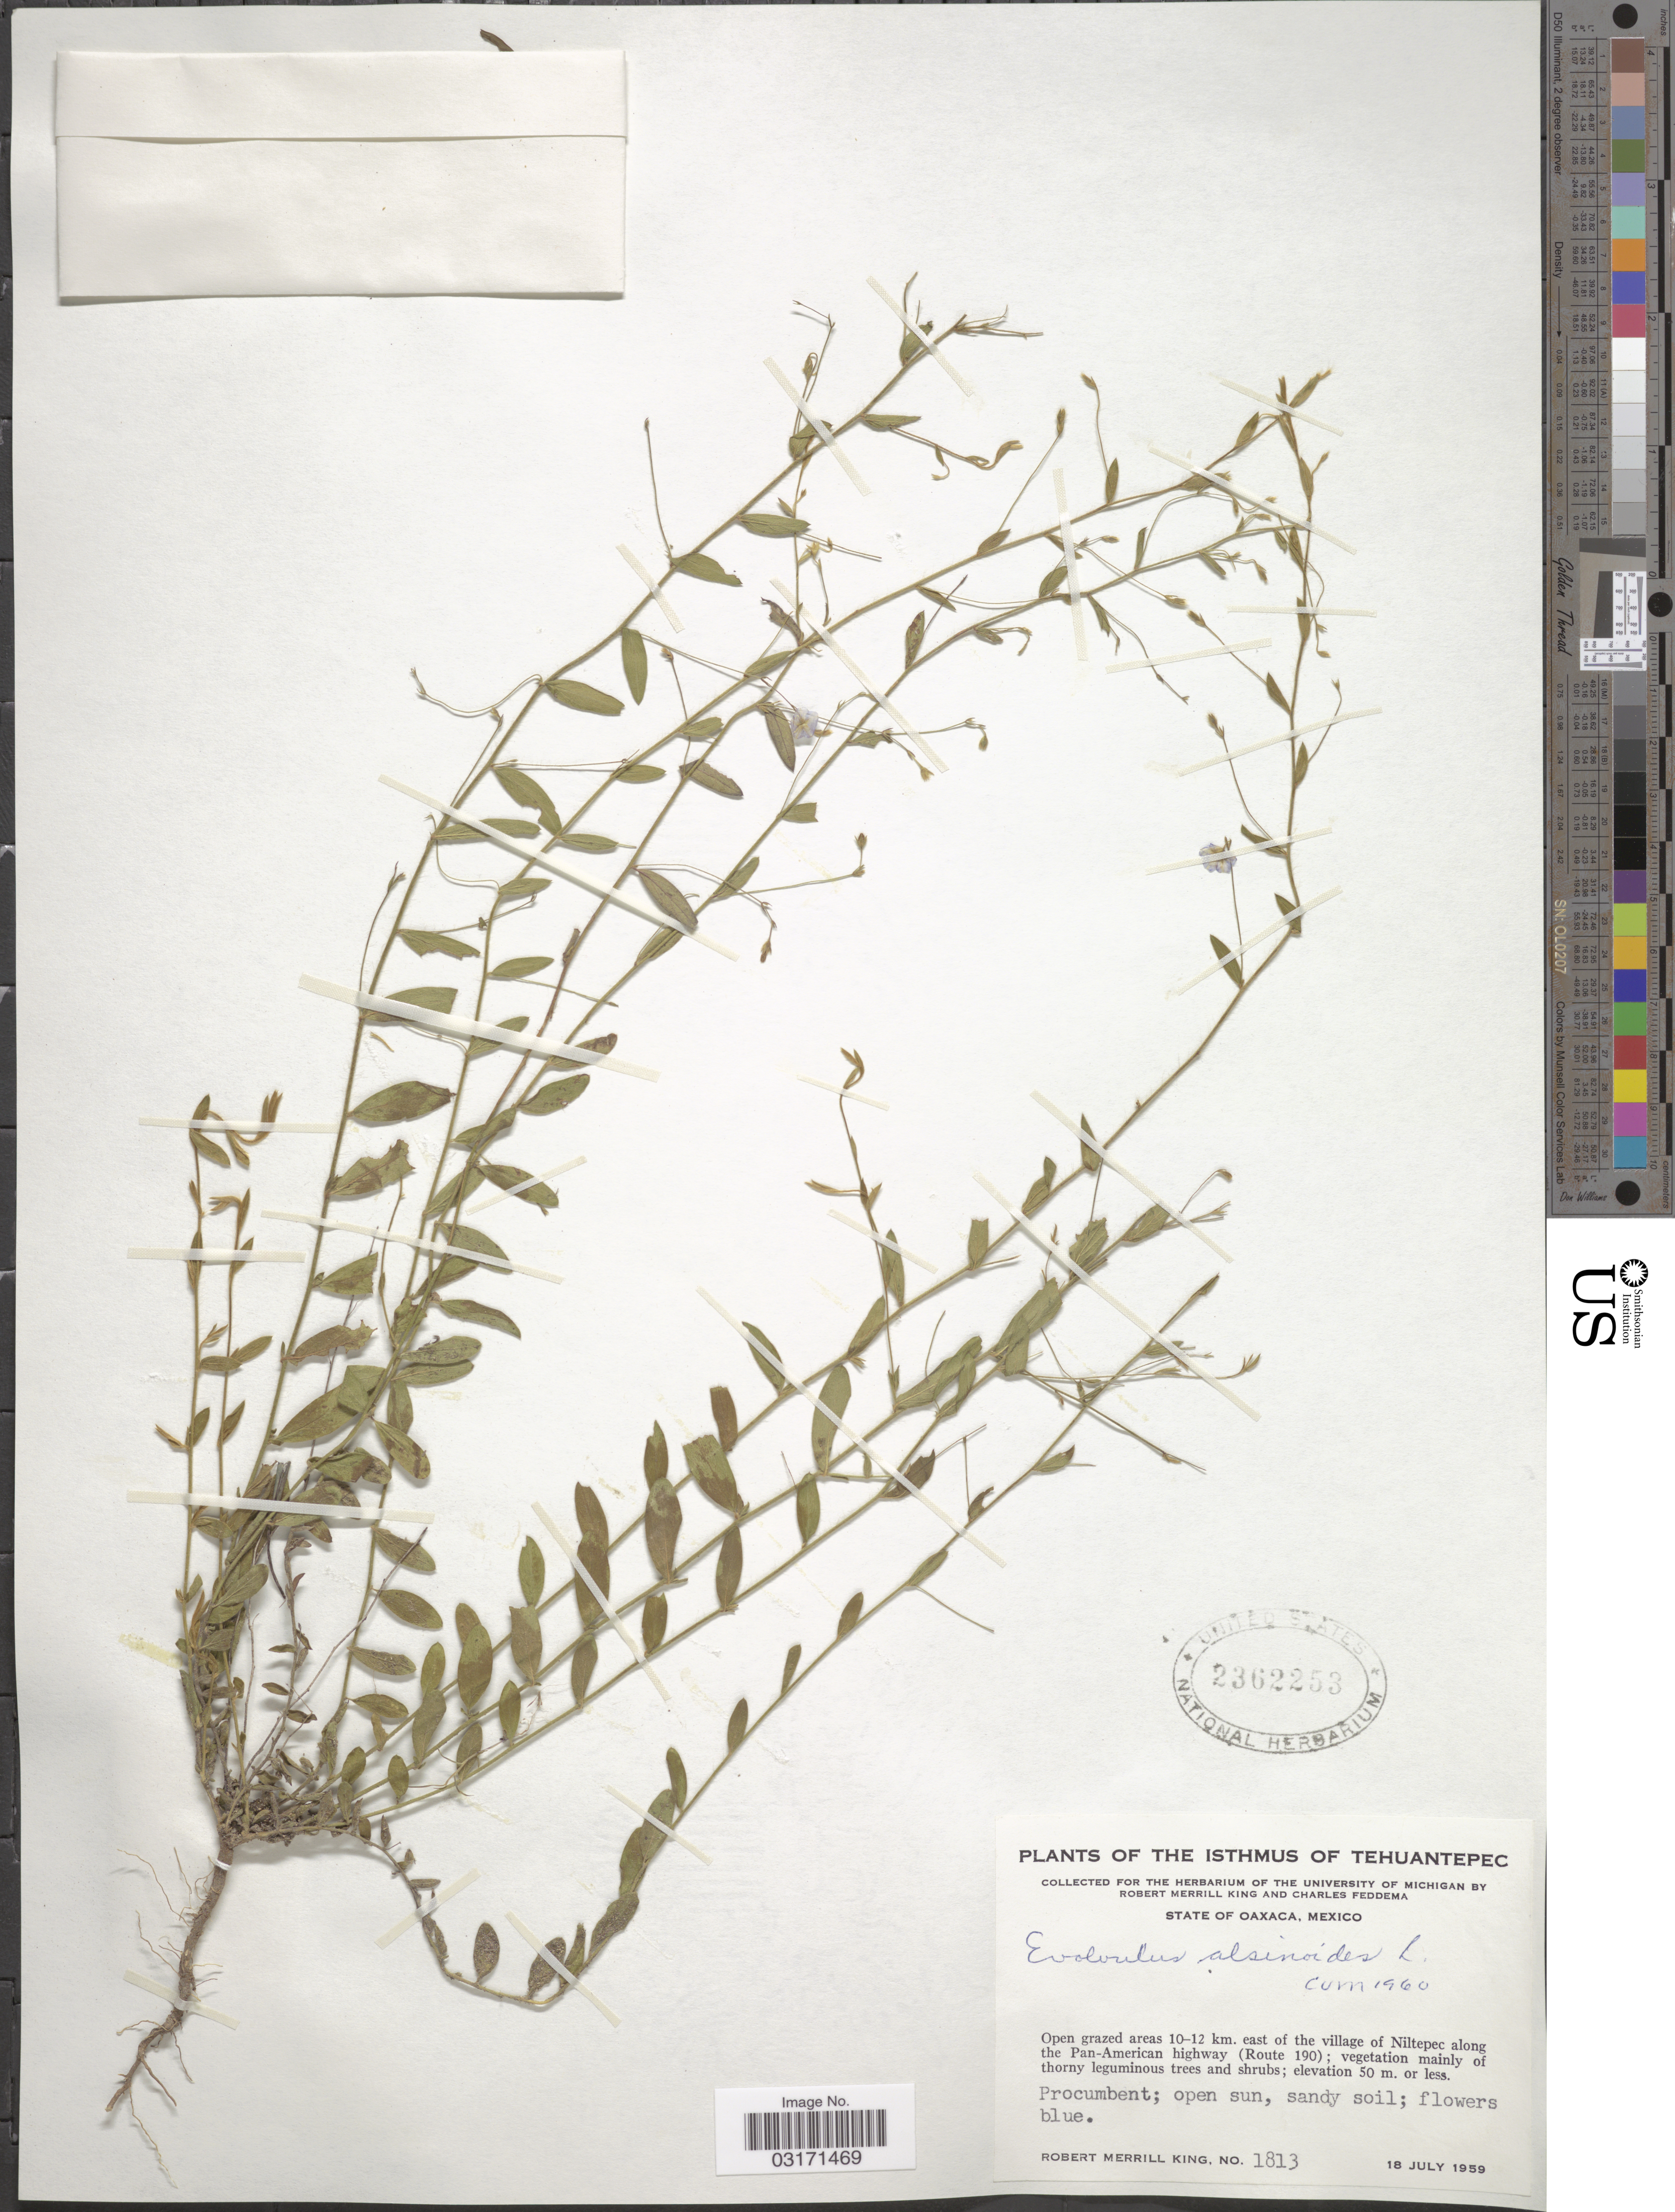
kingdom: Plantae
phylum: Tracheophyta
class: Magnoliopsida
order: Solanales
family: Convolvulaceae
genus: Evolvulus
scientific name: Evolvulus alsinoides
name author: (L.) L.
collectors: R. M. King & C. Feddema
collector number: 1813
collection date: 1959-07-18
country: Mexico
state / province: Oaxaca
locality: The Isthmus of Tehuantepec, Open grazed areas 10-12 km. east of the village of Niltepec along the Pan-American highway (Route 190).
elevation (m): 50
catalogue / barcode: US 2362253